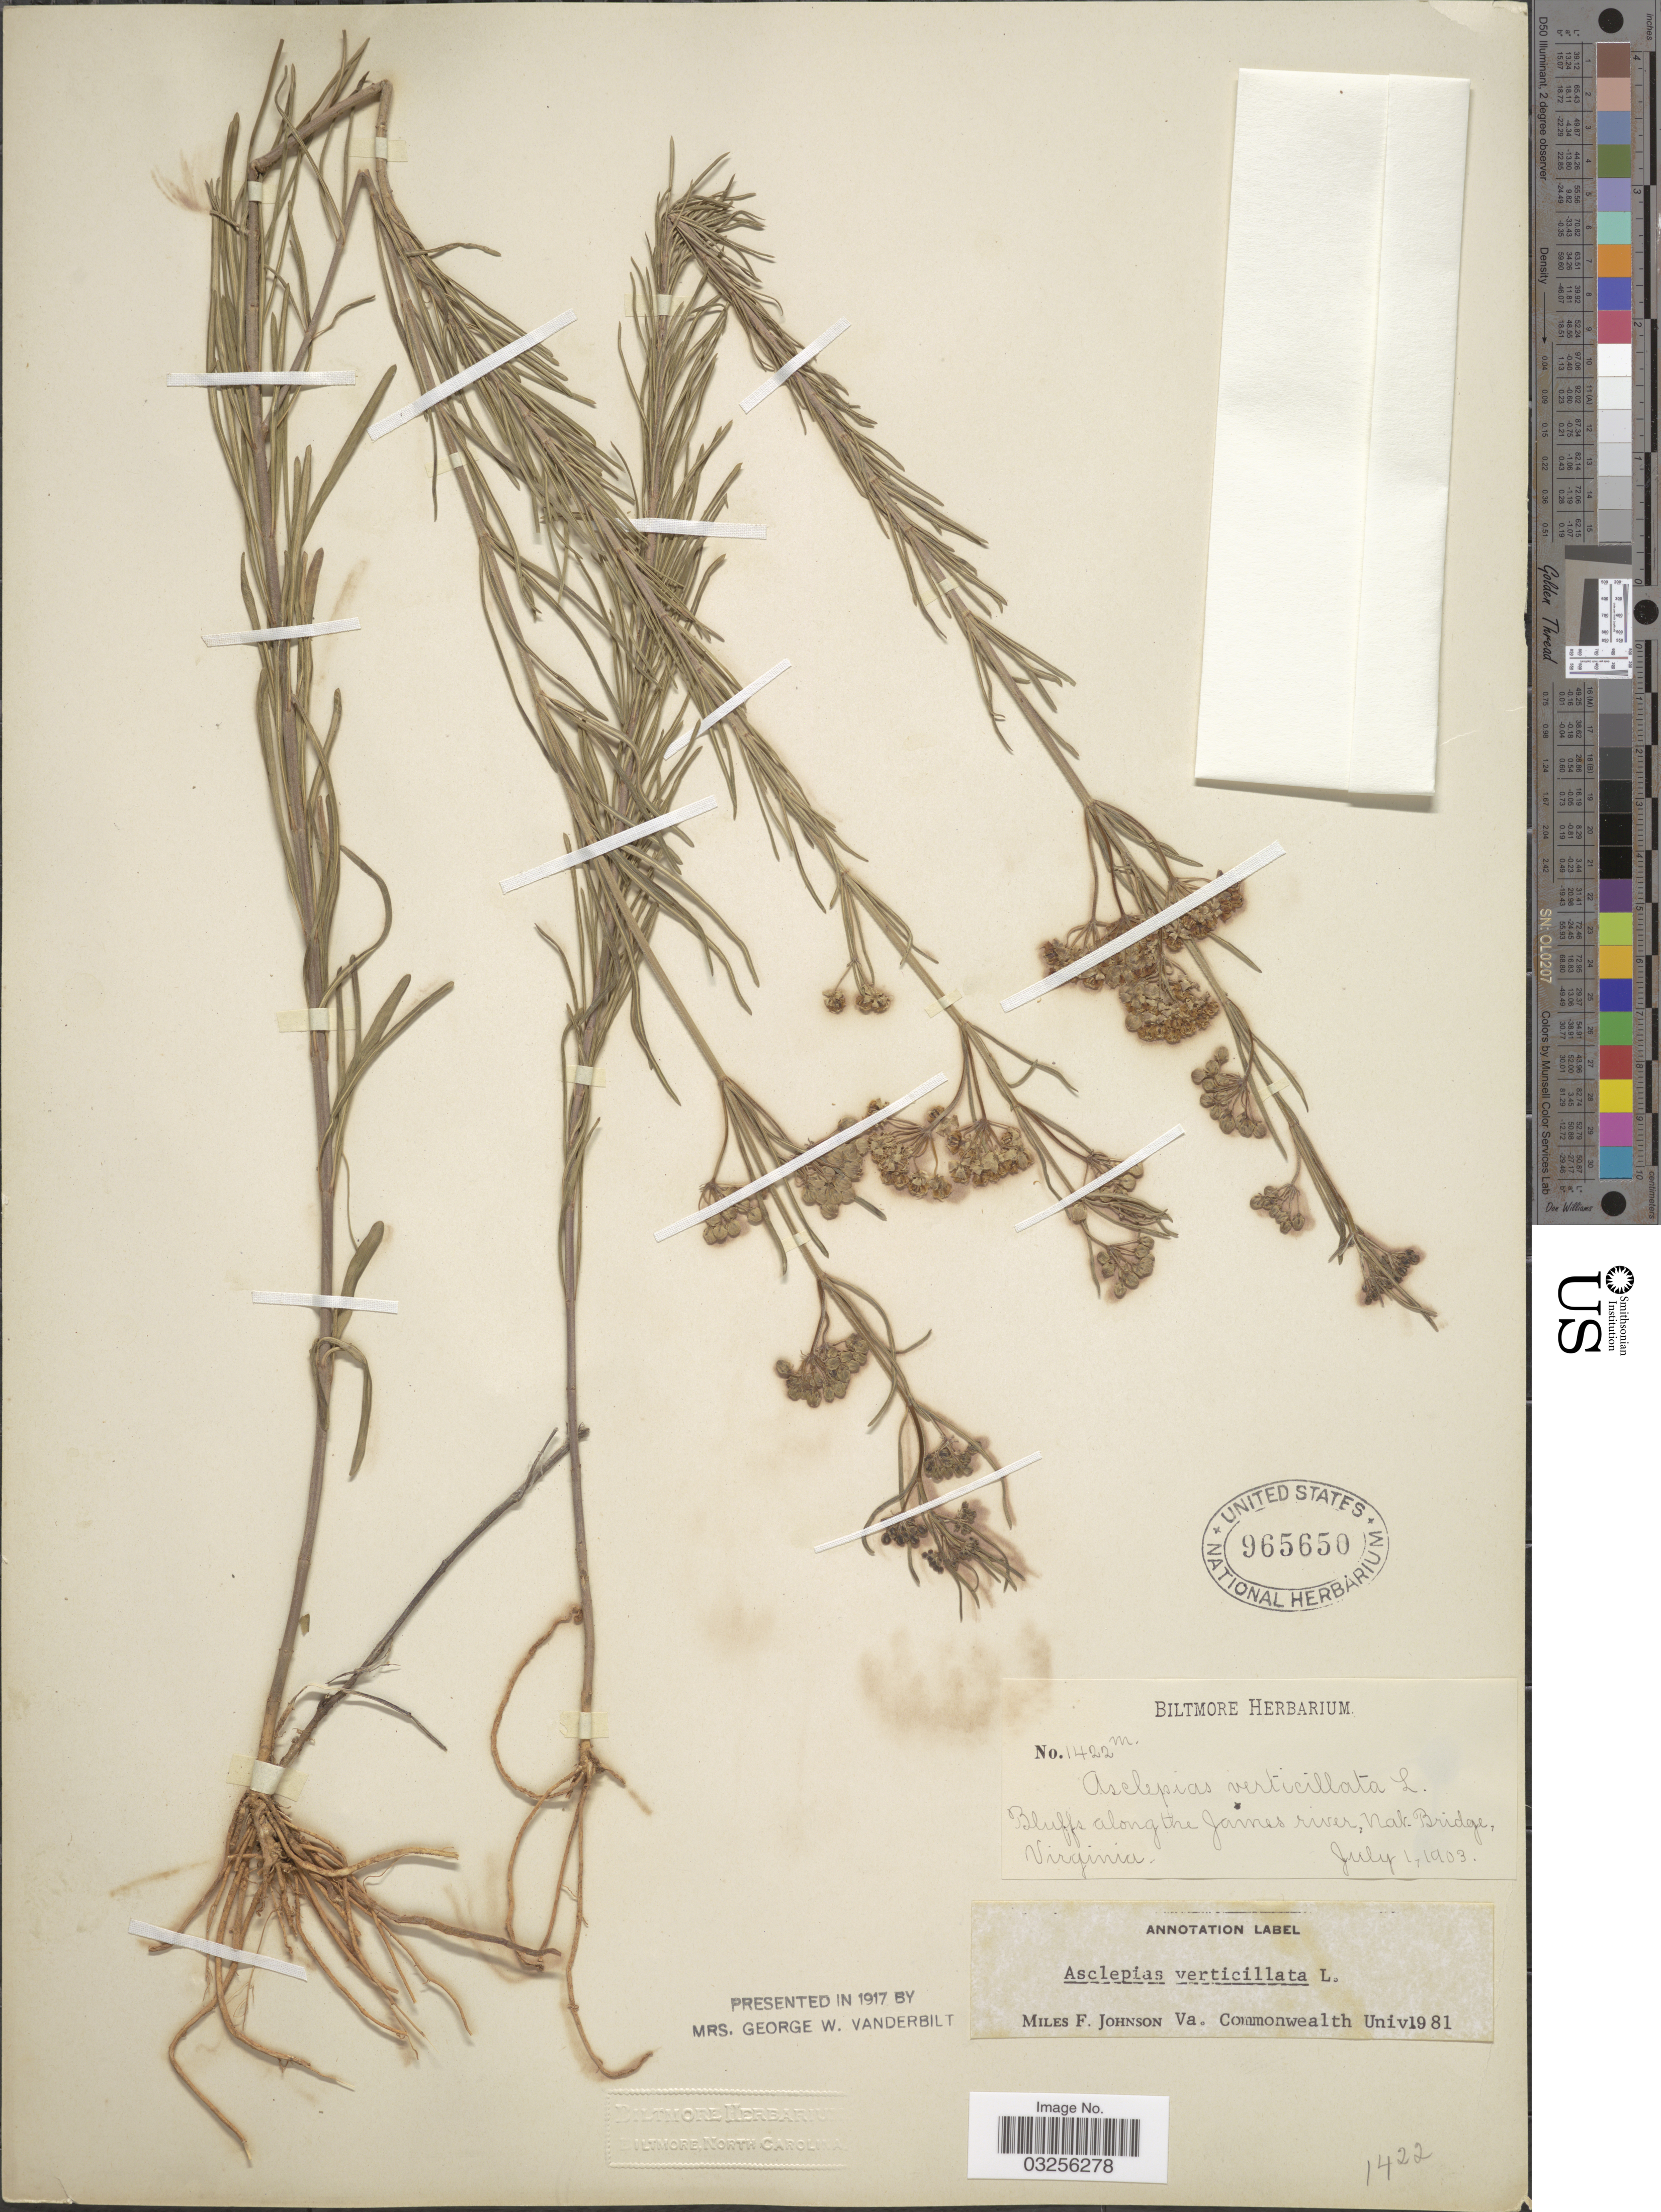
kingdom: Plantae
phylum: Tracheophyta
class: Magnoliopsida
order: Gentianales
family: Apocynaceae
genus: Asclepias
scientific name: Asclepias verticillata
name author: L.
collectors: ex herb. Biltmore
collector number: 1422m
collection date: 1903-07-01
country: United States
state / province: Virginia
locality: Bluffs along the James river, Nat. Bridge.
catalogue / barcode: US 965650